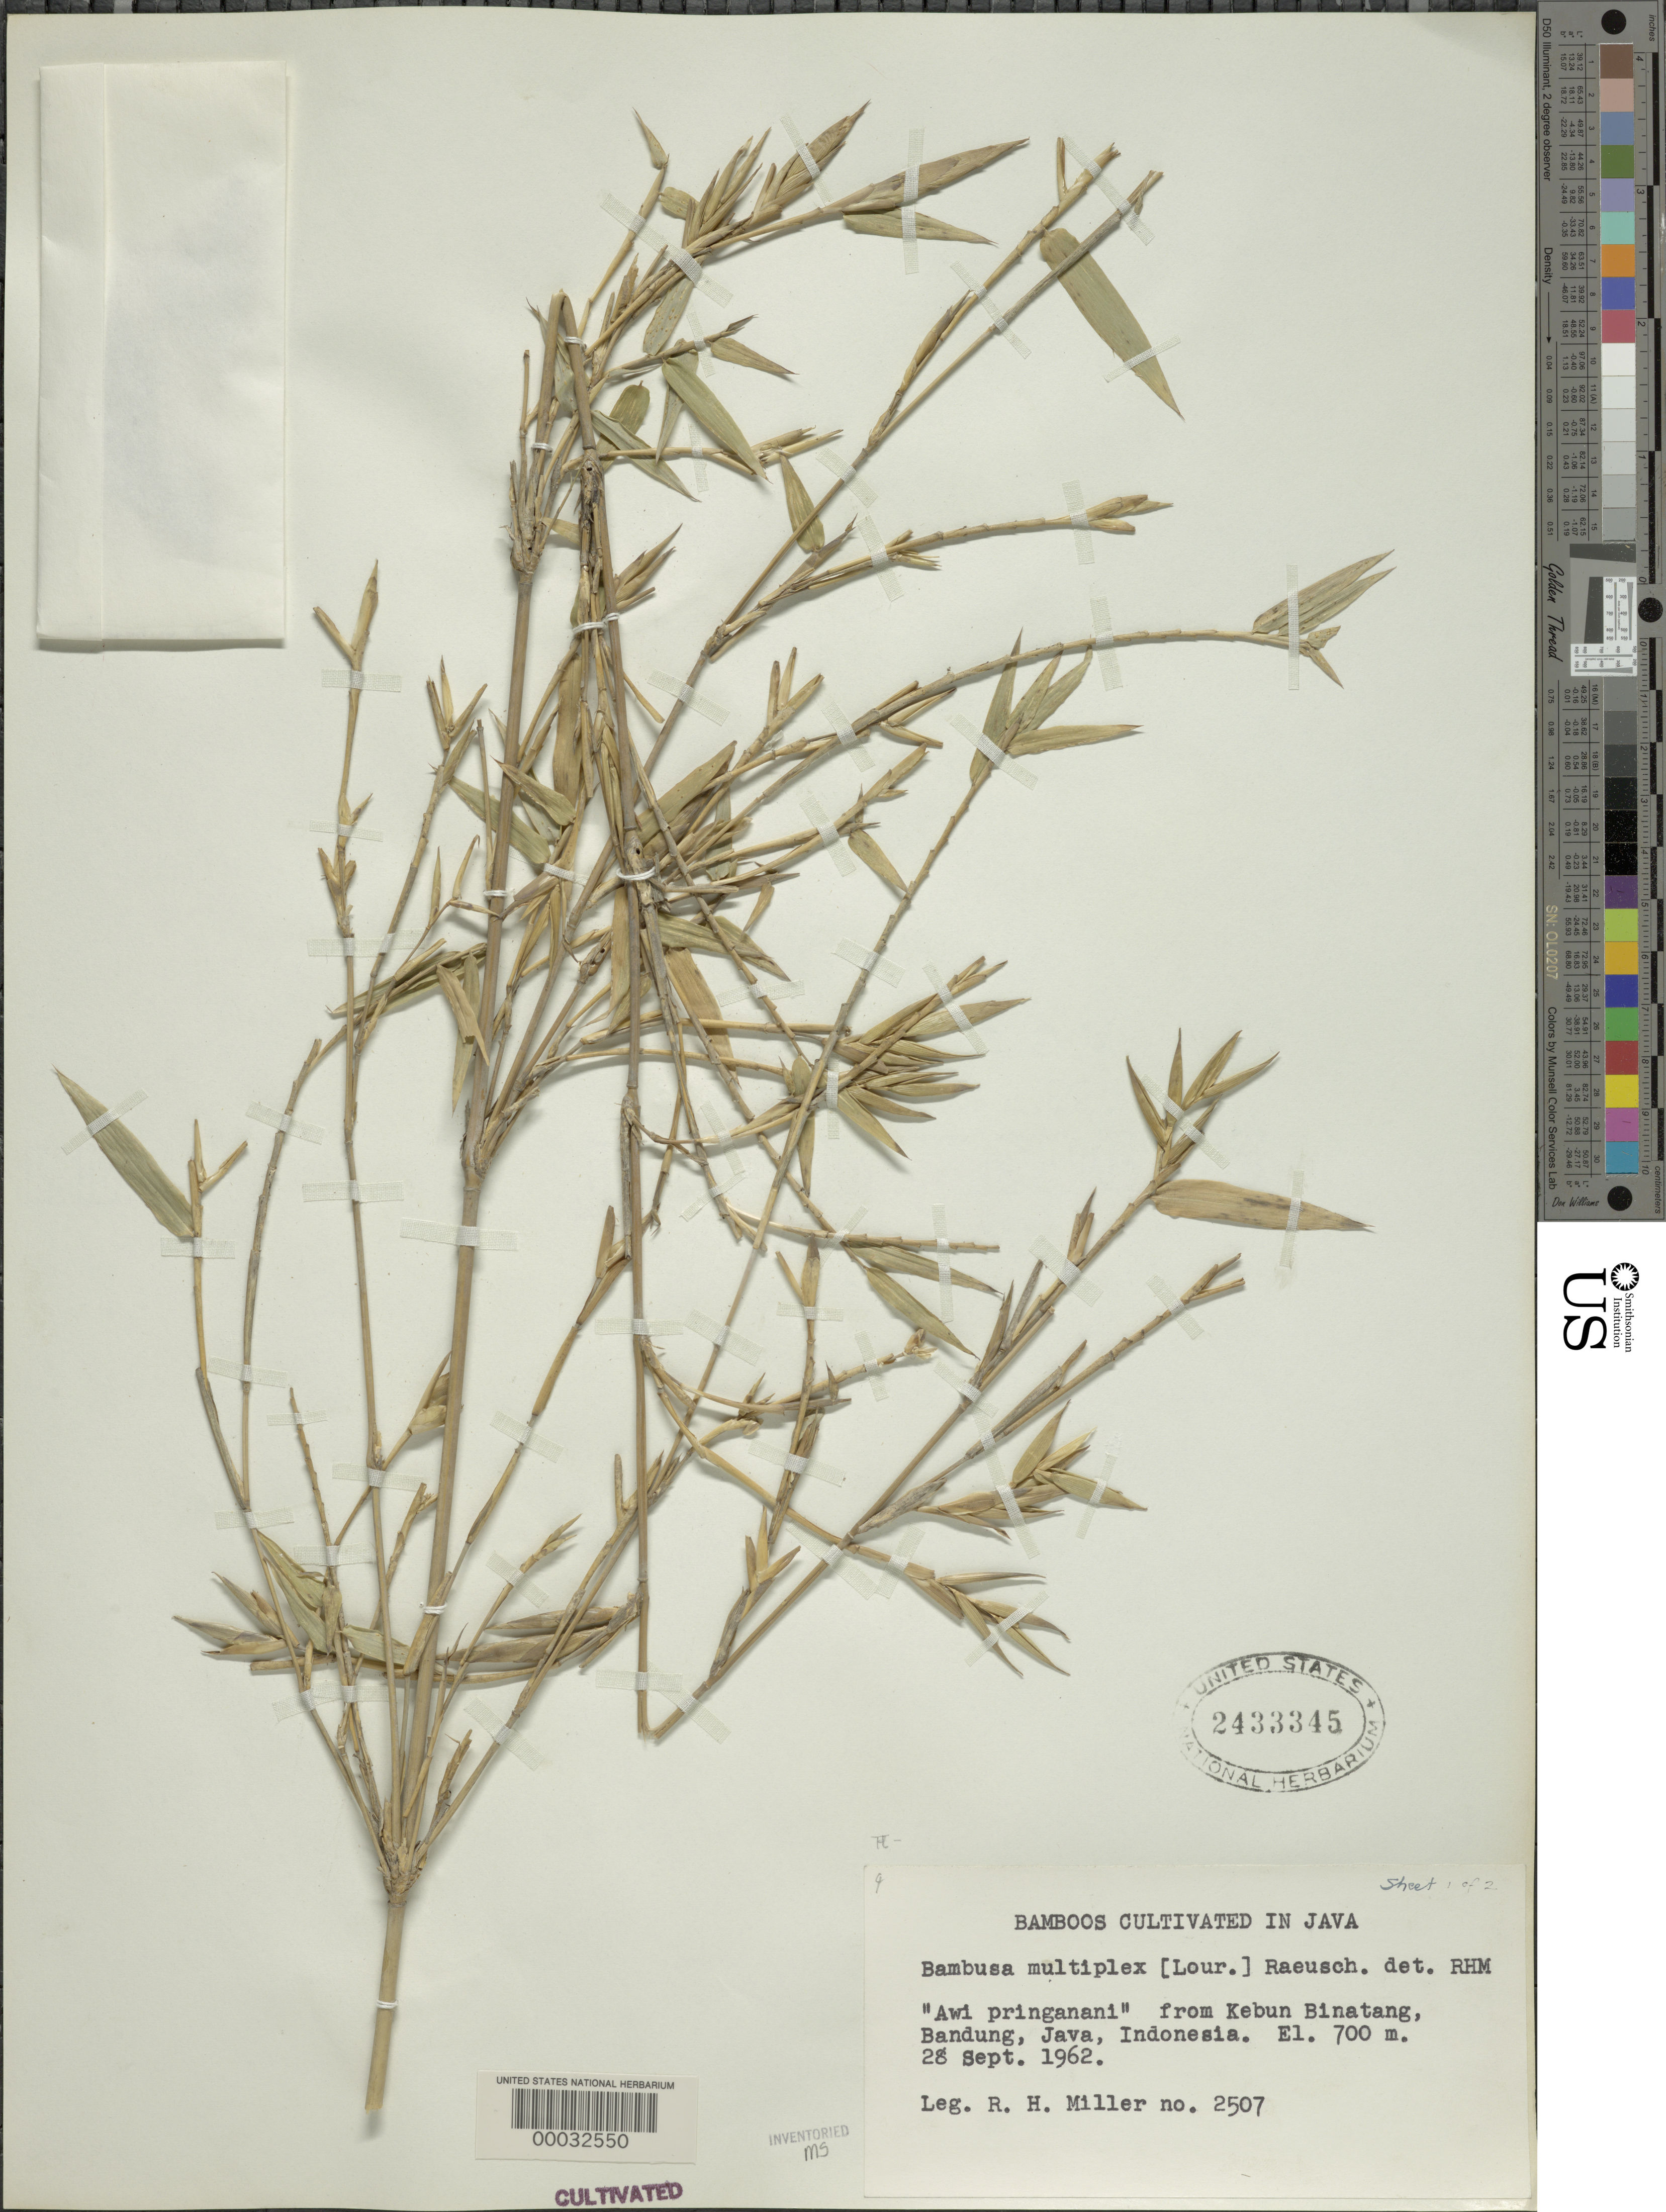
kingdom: Plantae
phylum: Tracheophyta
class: Liliopsida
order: Poales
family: Poaceae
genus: Bambusa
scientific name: Bambusa multiplex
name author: (Lour.) Raeusch. ex Schult. & Schult. f.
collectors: R. H. Miller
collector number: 2507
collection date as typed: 28 Sep 1962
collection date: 1962-09-28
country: Indonesia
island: Java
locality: Bandung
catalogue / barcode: US 2433345